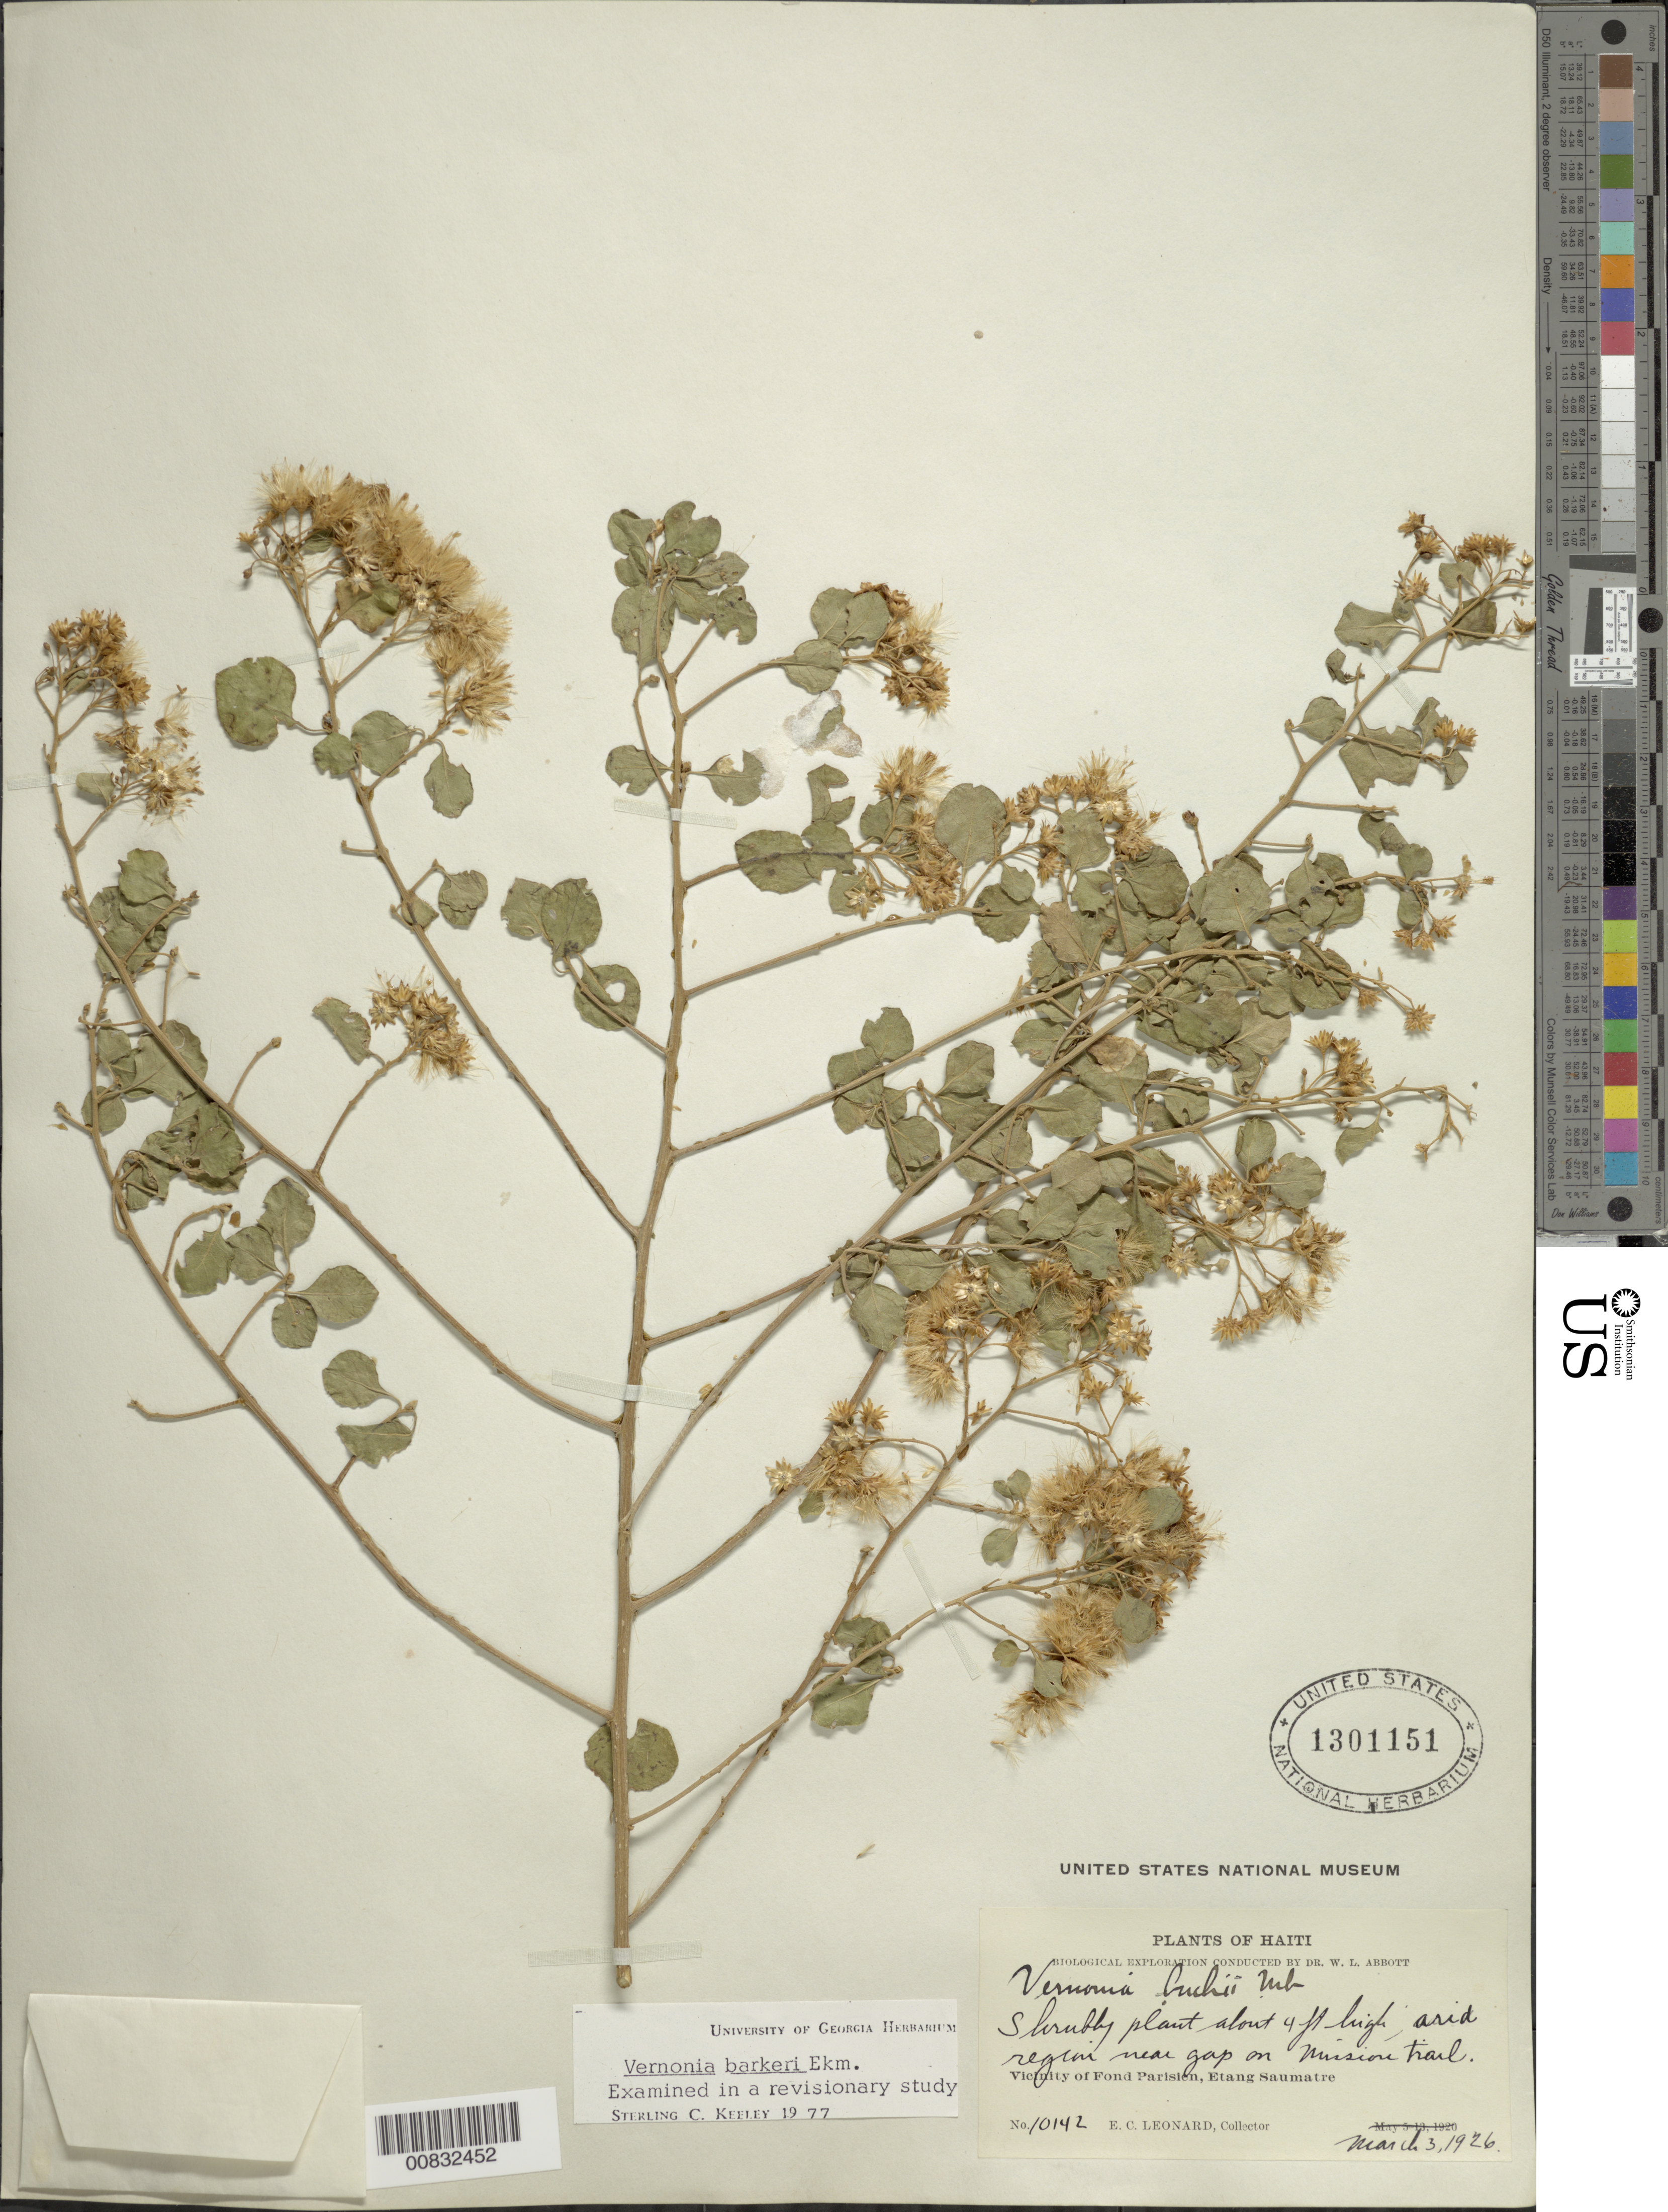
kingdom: Plantae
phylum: Tracheophyta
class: Magnoliopsida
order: Asterales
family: Asteraceae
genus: Vernonia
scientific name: Vernonia fuertesii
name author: (Urb.) H. Rob.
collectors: E. C. Leonard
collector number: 10142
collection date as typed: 03 Mar 1926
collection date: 1926-03-03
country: Haiti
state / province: Ouest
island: Hispaniola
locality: Vicinity of Fond Parisien, Etang Saumatre, near gap on Mission trail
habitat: Arid region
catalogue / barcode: US 1301151